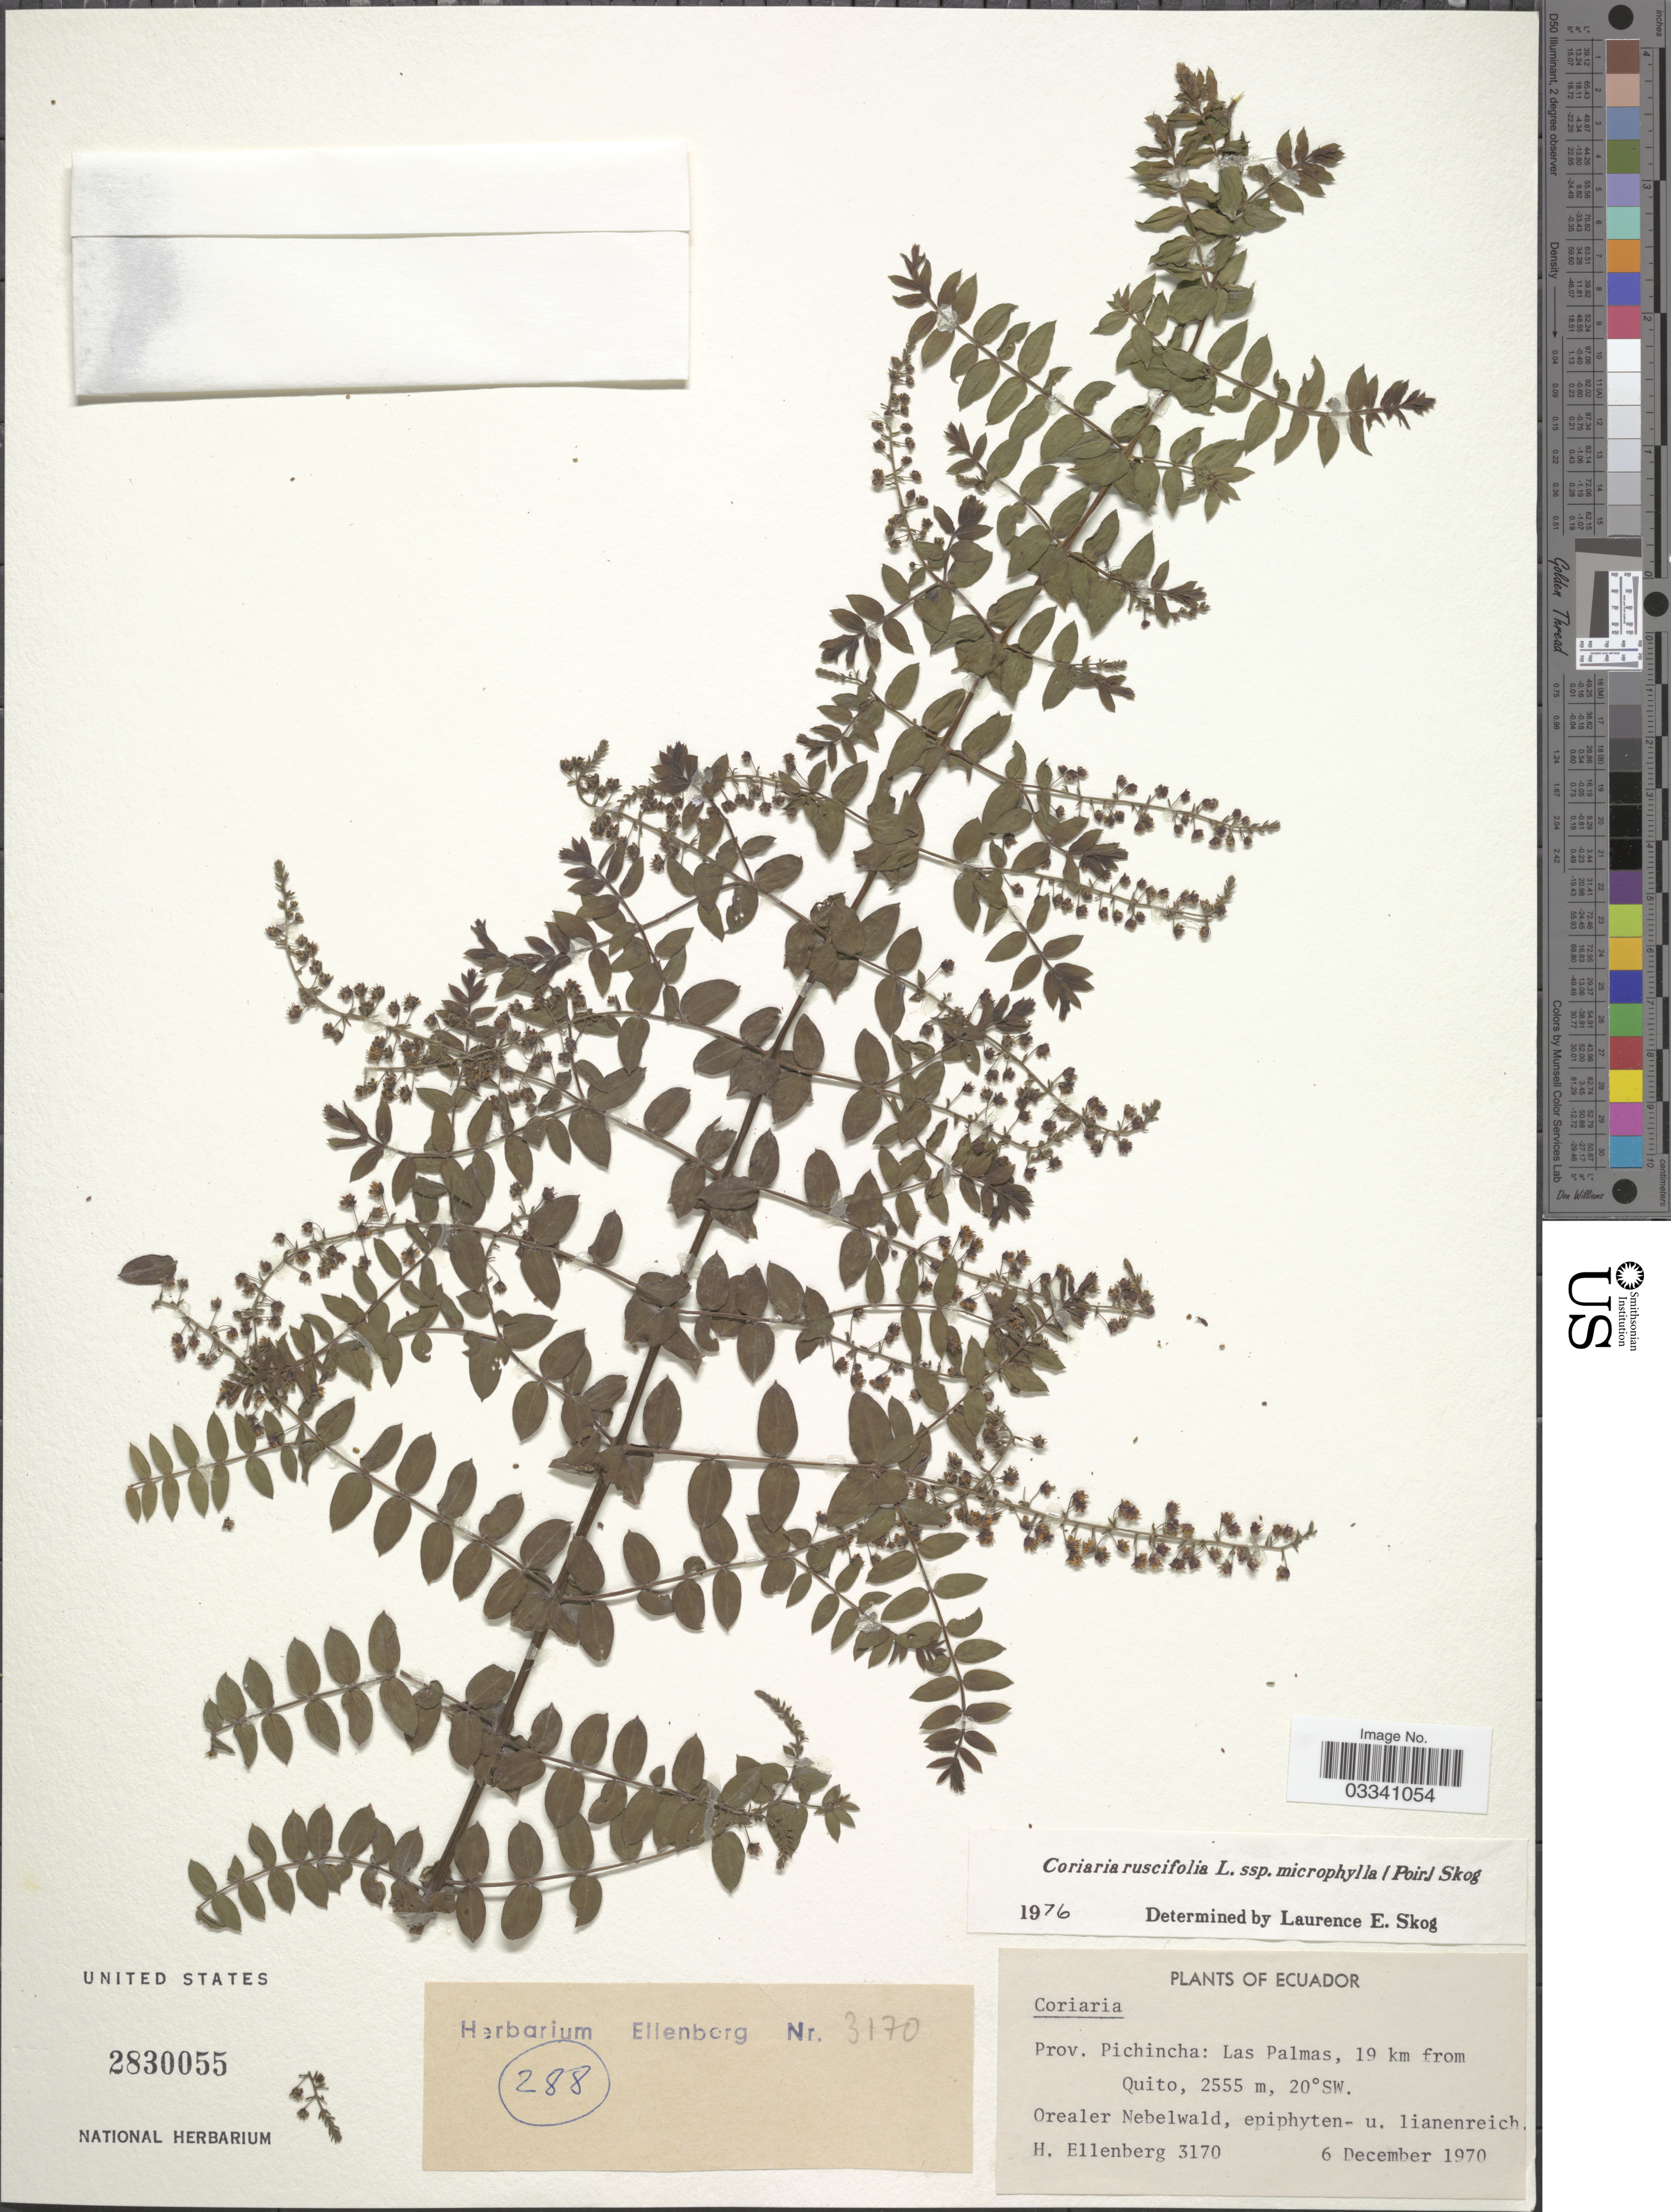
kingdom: Plantae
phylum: Tracheophyta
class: Magnoliopsida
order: Cucurbitales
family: Coriariaceae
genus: Coriaria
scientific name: Coriaria ruscifolia subsp. microphylla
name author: (Poir.) L.E. Skog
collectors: H. Ellenberg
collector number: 3170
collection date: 1970-12-06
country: Ecuador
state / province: Pichincha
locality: Las Palmas, 19 km from Quito, 20° SW.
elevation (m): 2555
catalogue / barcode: US 2830055